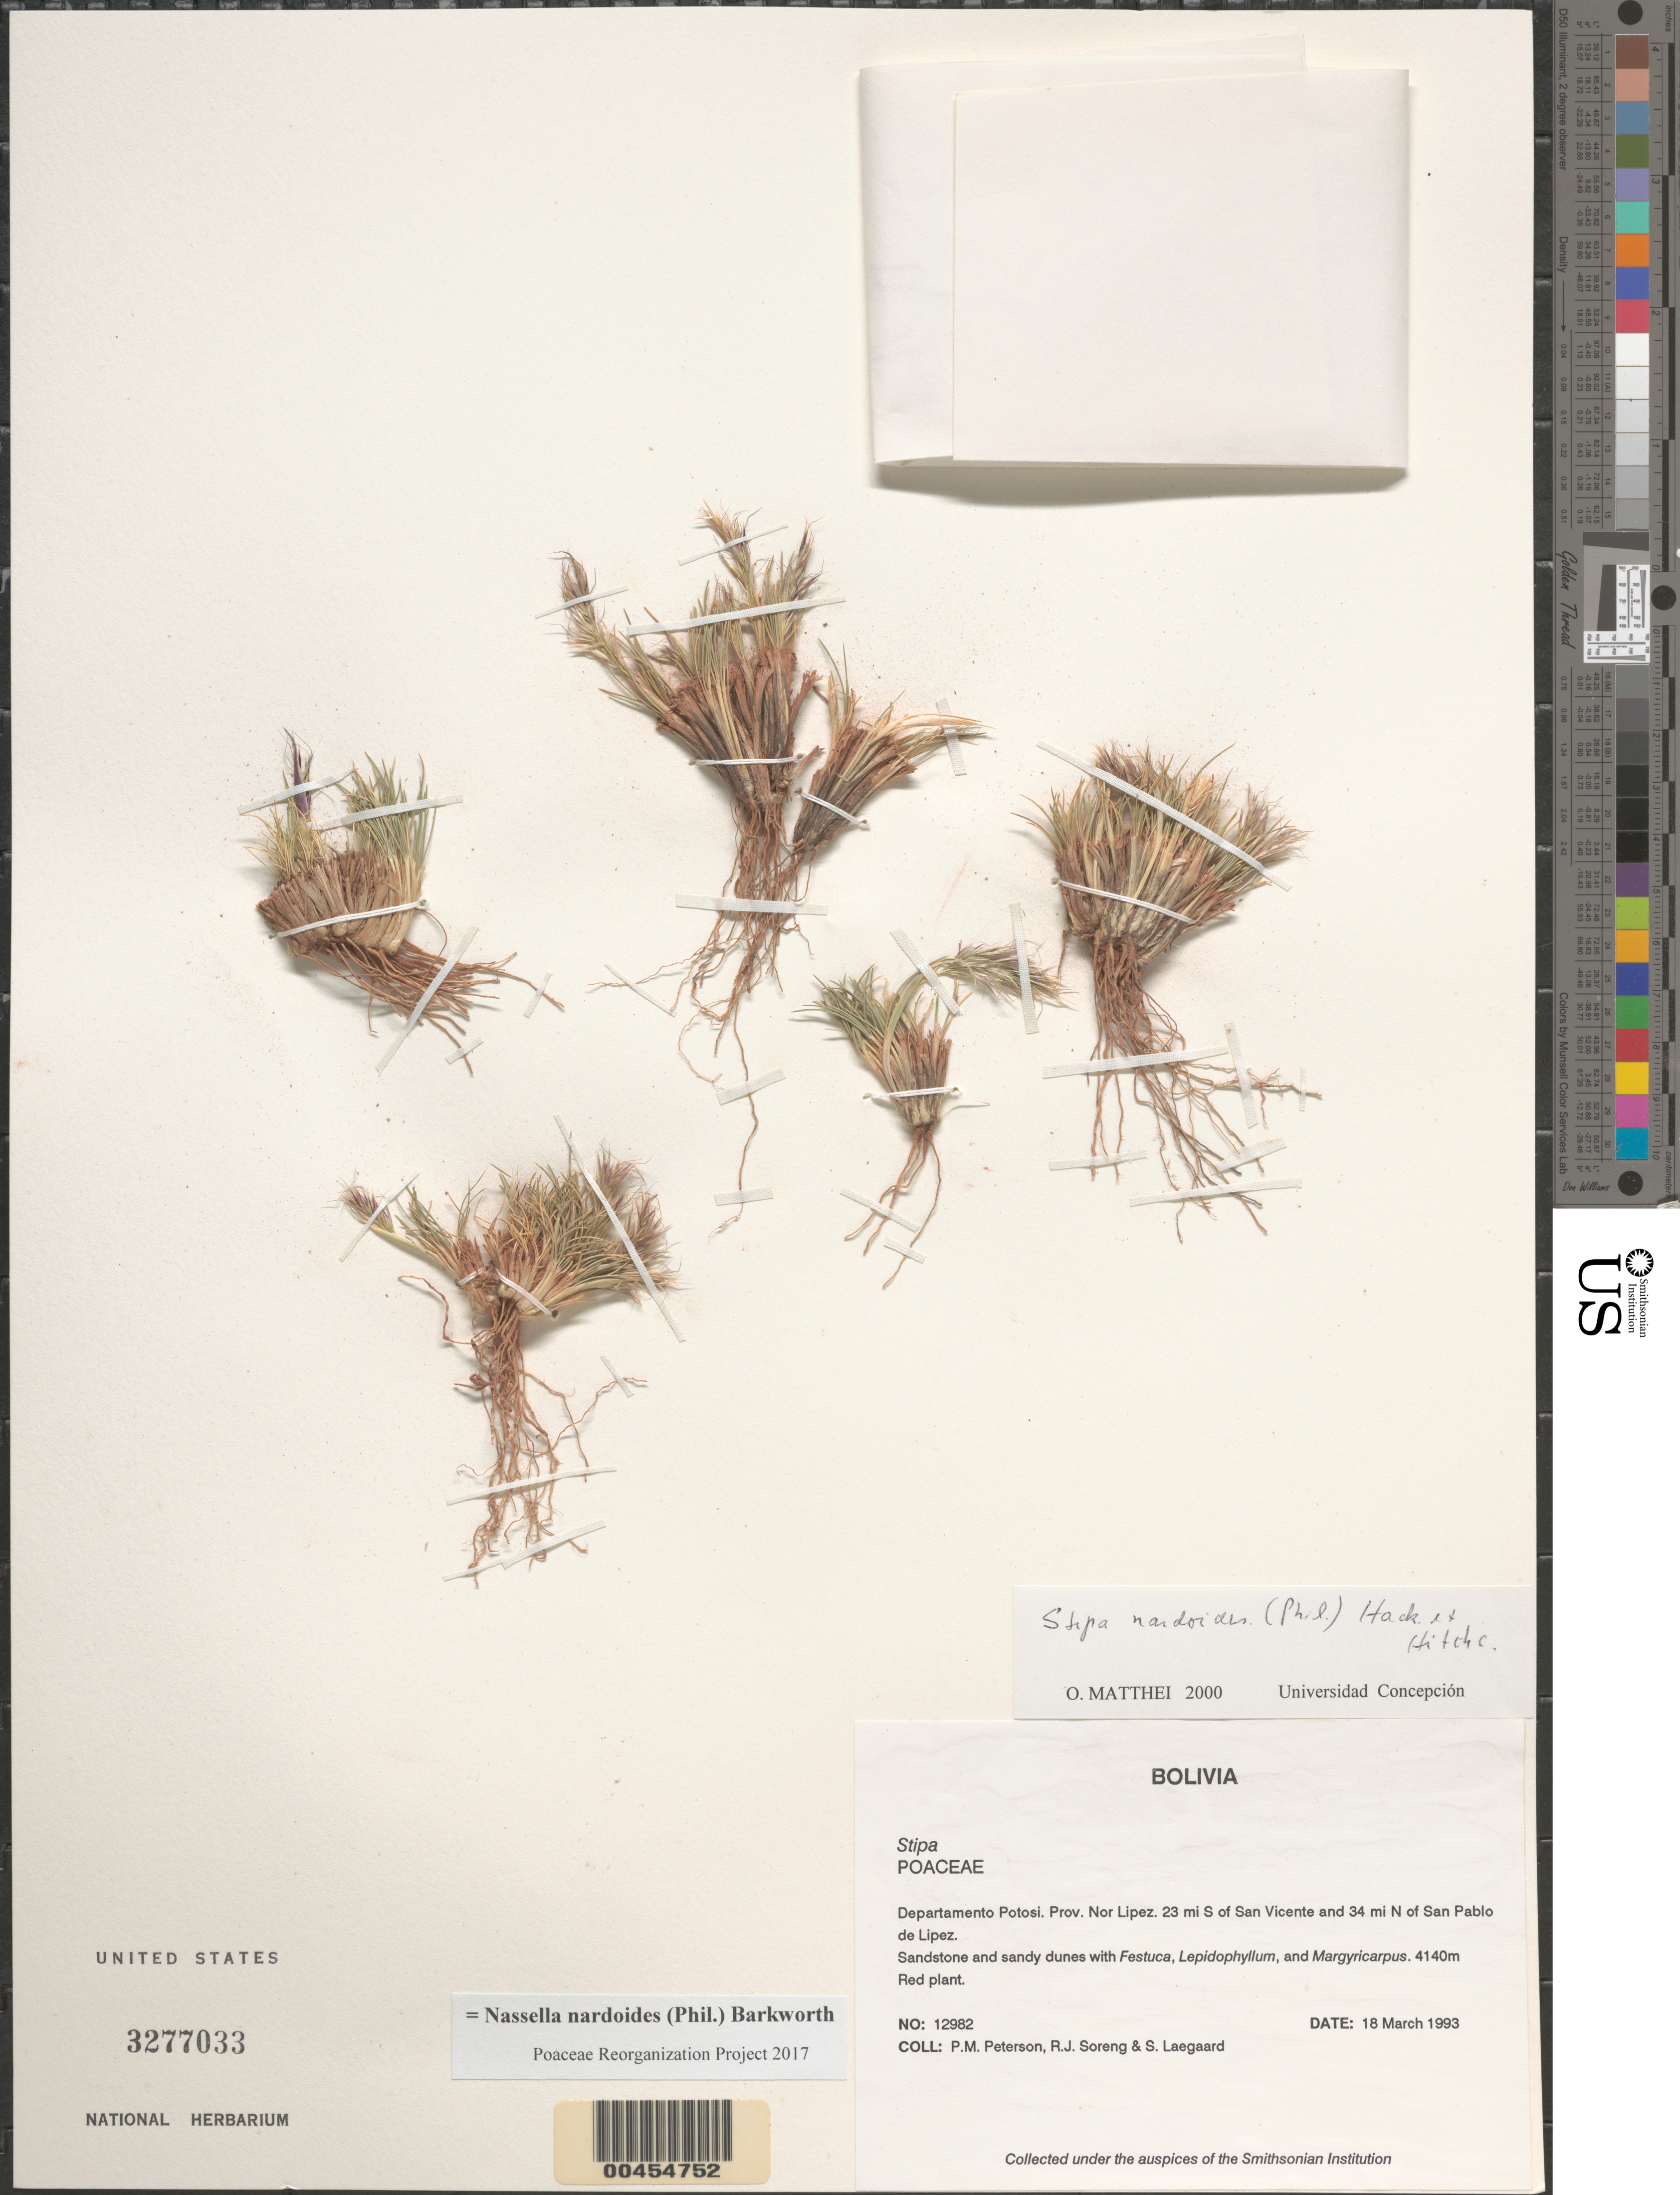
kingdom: Plantae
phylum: Tracheophyta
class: Liliopsida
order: Poales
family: Poaceae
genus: Nassella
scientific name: Nassella nardoides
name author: (Phil.) Barkworth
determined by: Poaceae Reorganization Project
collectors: P. M. Peterson, R. J. Soreng & S. Lægaard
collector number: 12982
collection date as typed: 18 Mar 1993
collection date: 1993-03-18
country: Bolivia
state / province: Potosí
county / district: Nor Lípez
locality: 14 mi S of San Vicente and 43 mi N of San Pablo de Lipez.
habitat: Sandstone and sandy dunes with Festuca, Lepidophyllum, and Margyricarpus.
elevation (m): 4140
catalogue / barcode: US 3277033